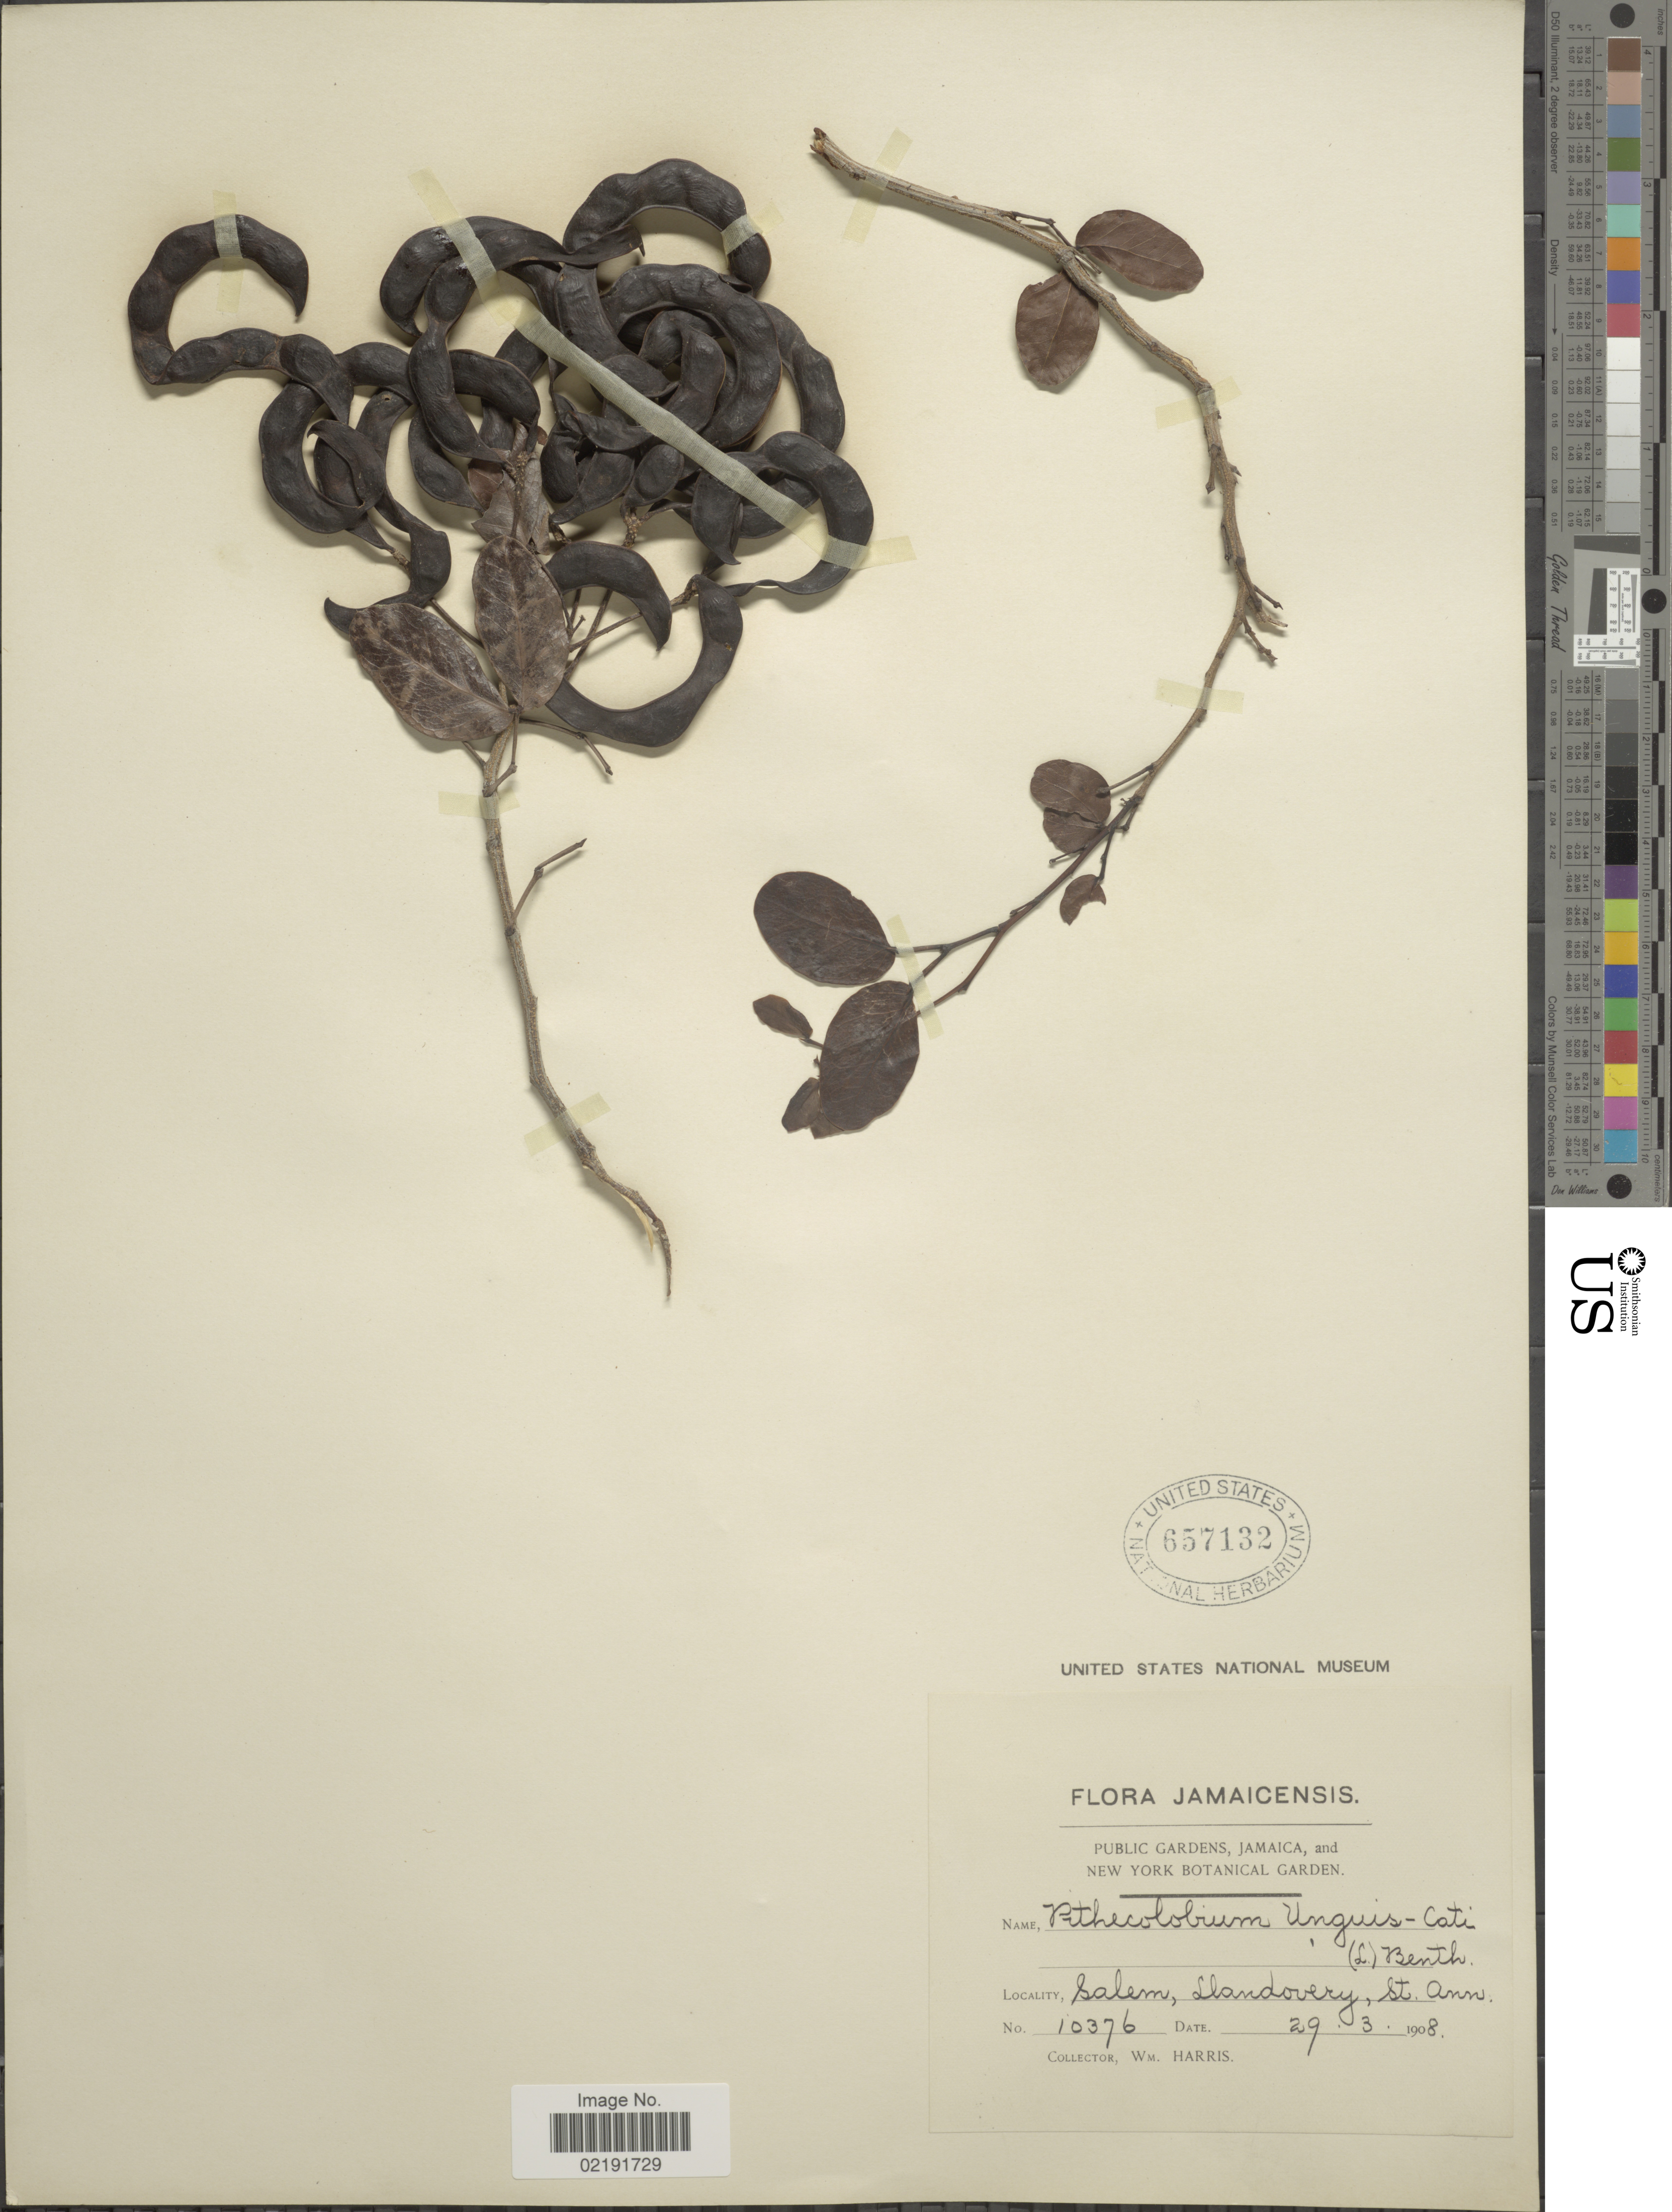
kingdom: Plantae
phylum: Tracheophyta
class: Magnoliopsida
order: Fabales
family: Fabaceae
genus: Pithecellobium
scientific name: Pithecellobium unguis-cati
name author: (L.) Benth.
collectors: W. Harris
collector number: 10376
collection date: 1908-03-29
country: Jamaica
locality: Salem, Llandovery, St. Ann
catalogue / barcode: US 657132